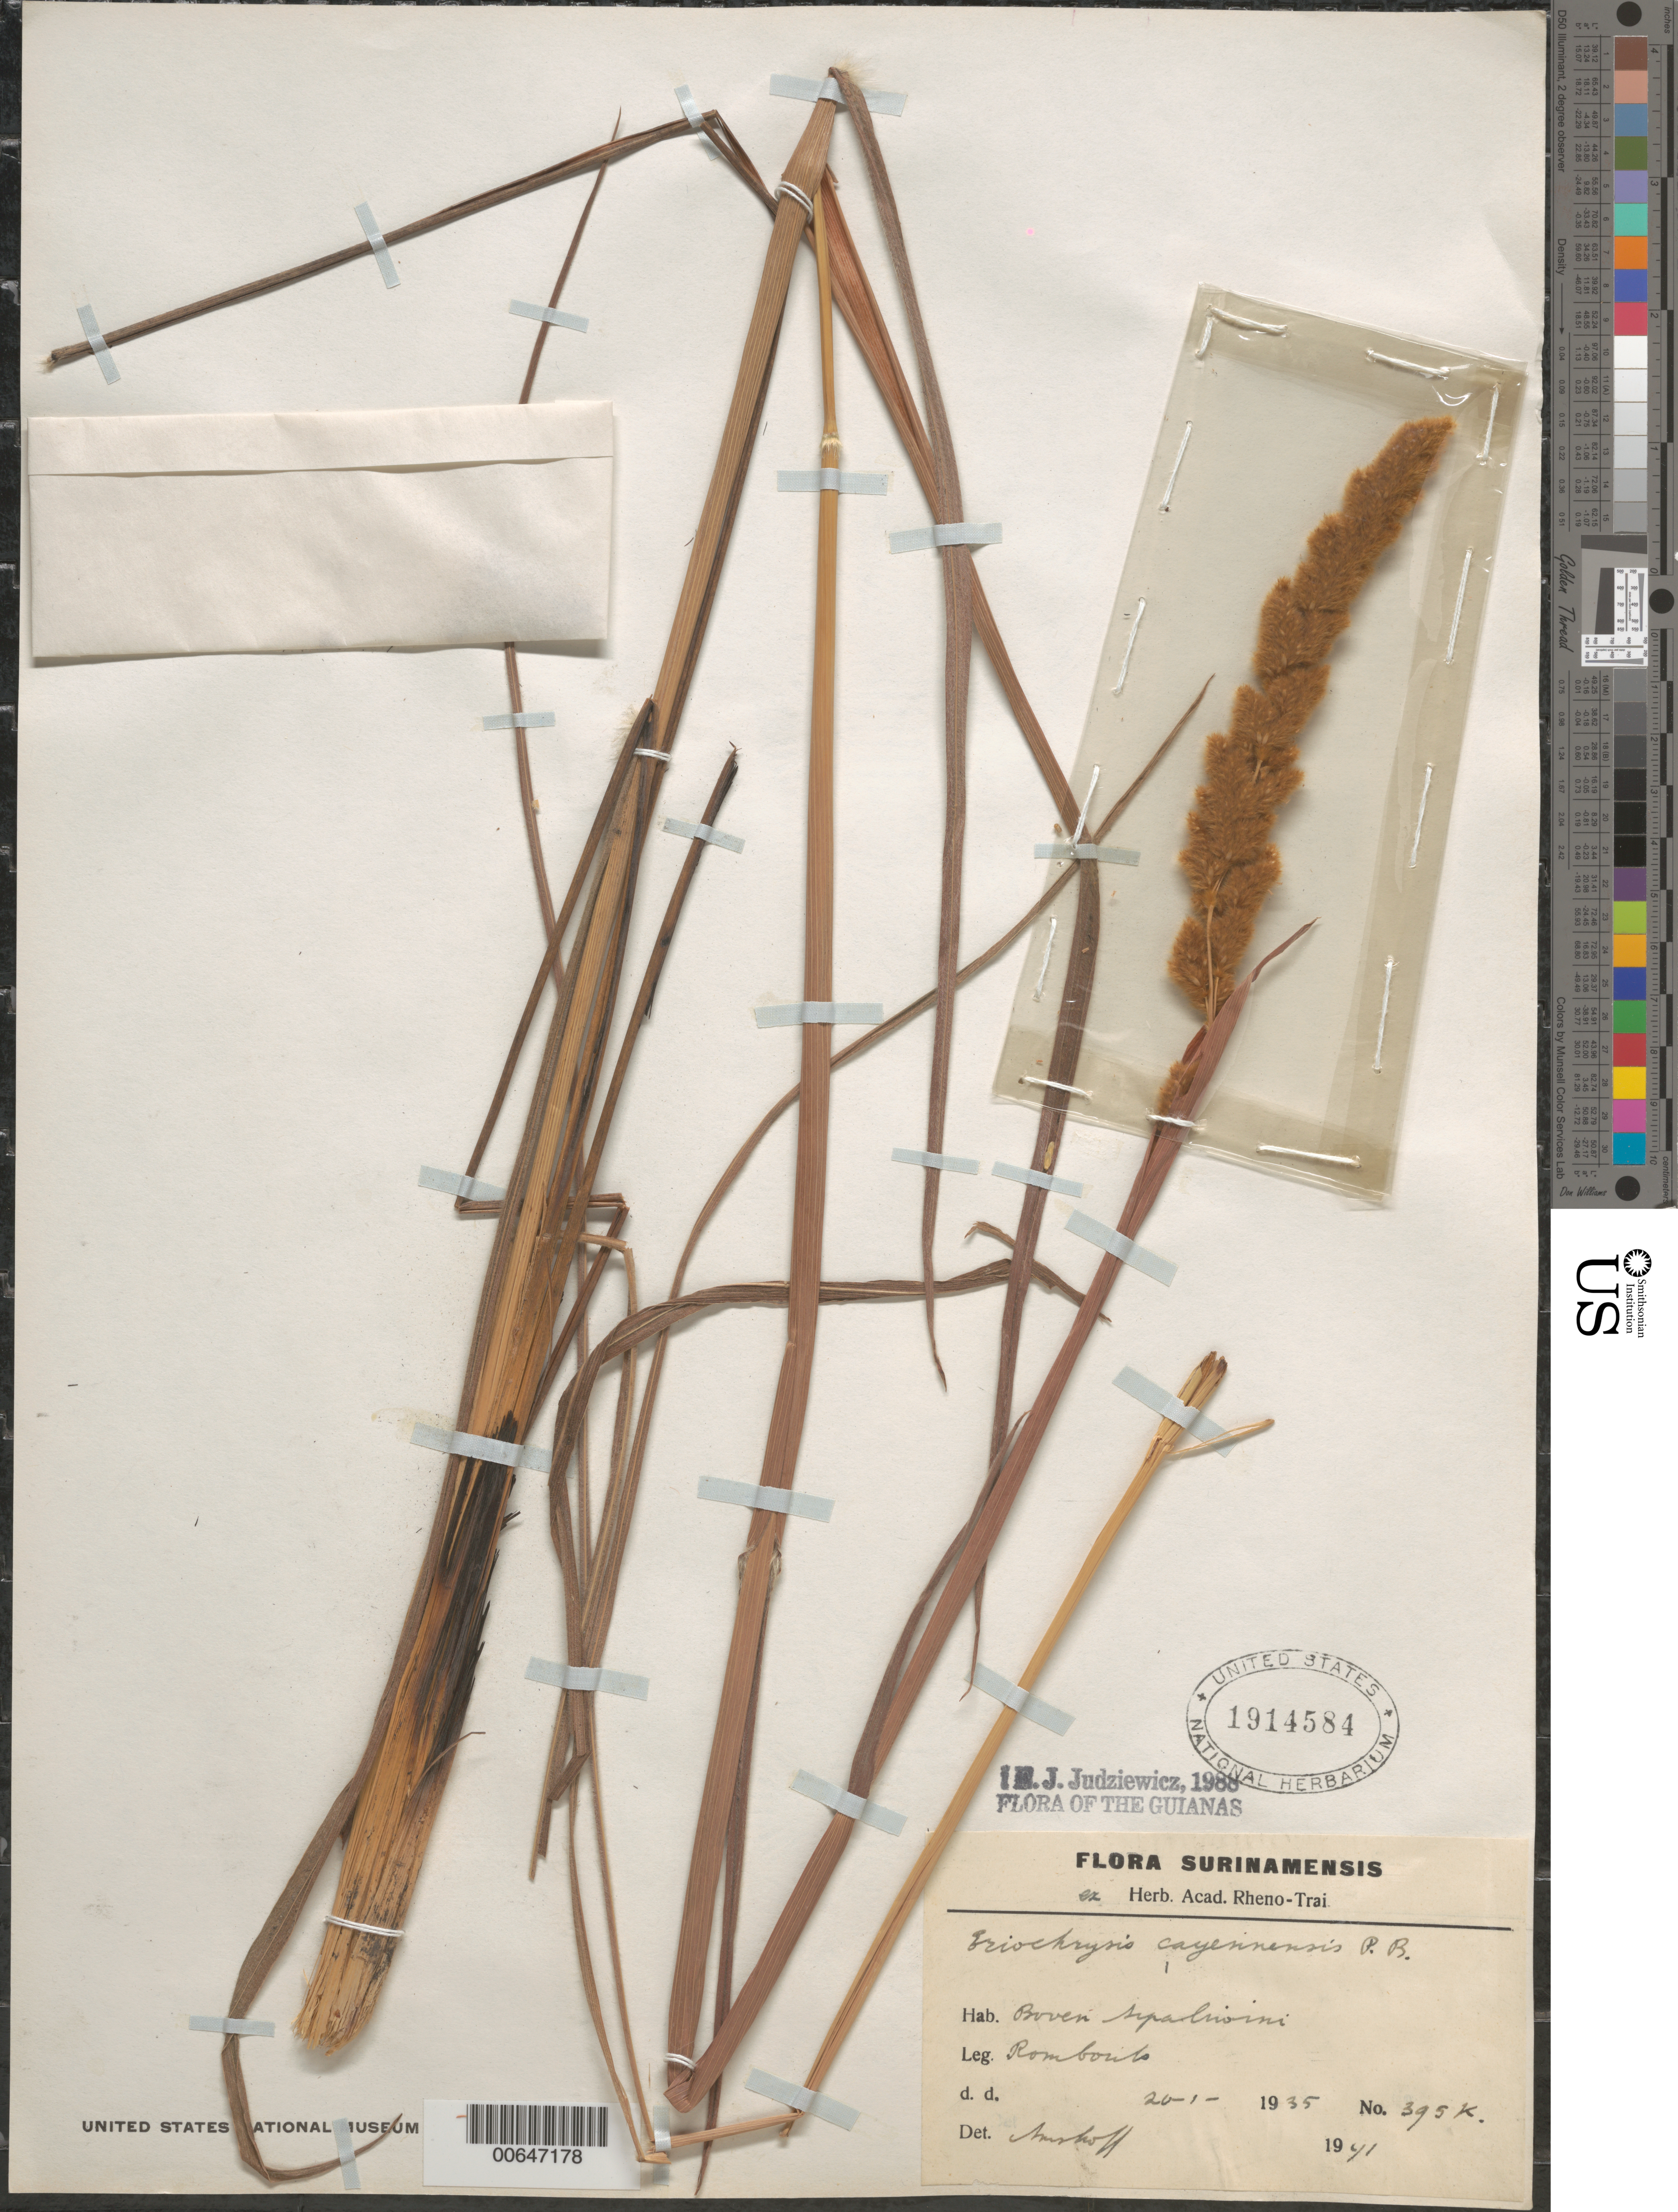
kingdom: Plantae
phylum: Tracheophyta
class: Liliopsida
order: Poales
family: Poaceae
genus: Eriochrysis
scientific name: Eriochrysis cayennensis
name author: P. Beauv.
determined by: Judziewicz, E. J.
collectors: H. Rombouts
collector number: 395 k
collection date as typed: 20-Jan-35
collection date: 1935-01-20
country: Suriname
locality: Upper Sipaliwini R.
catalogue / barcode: US 1914584